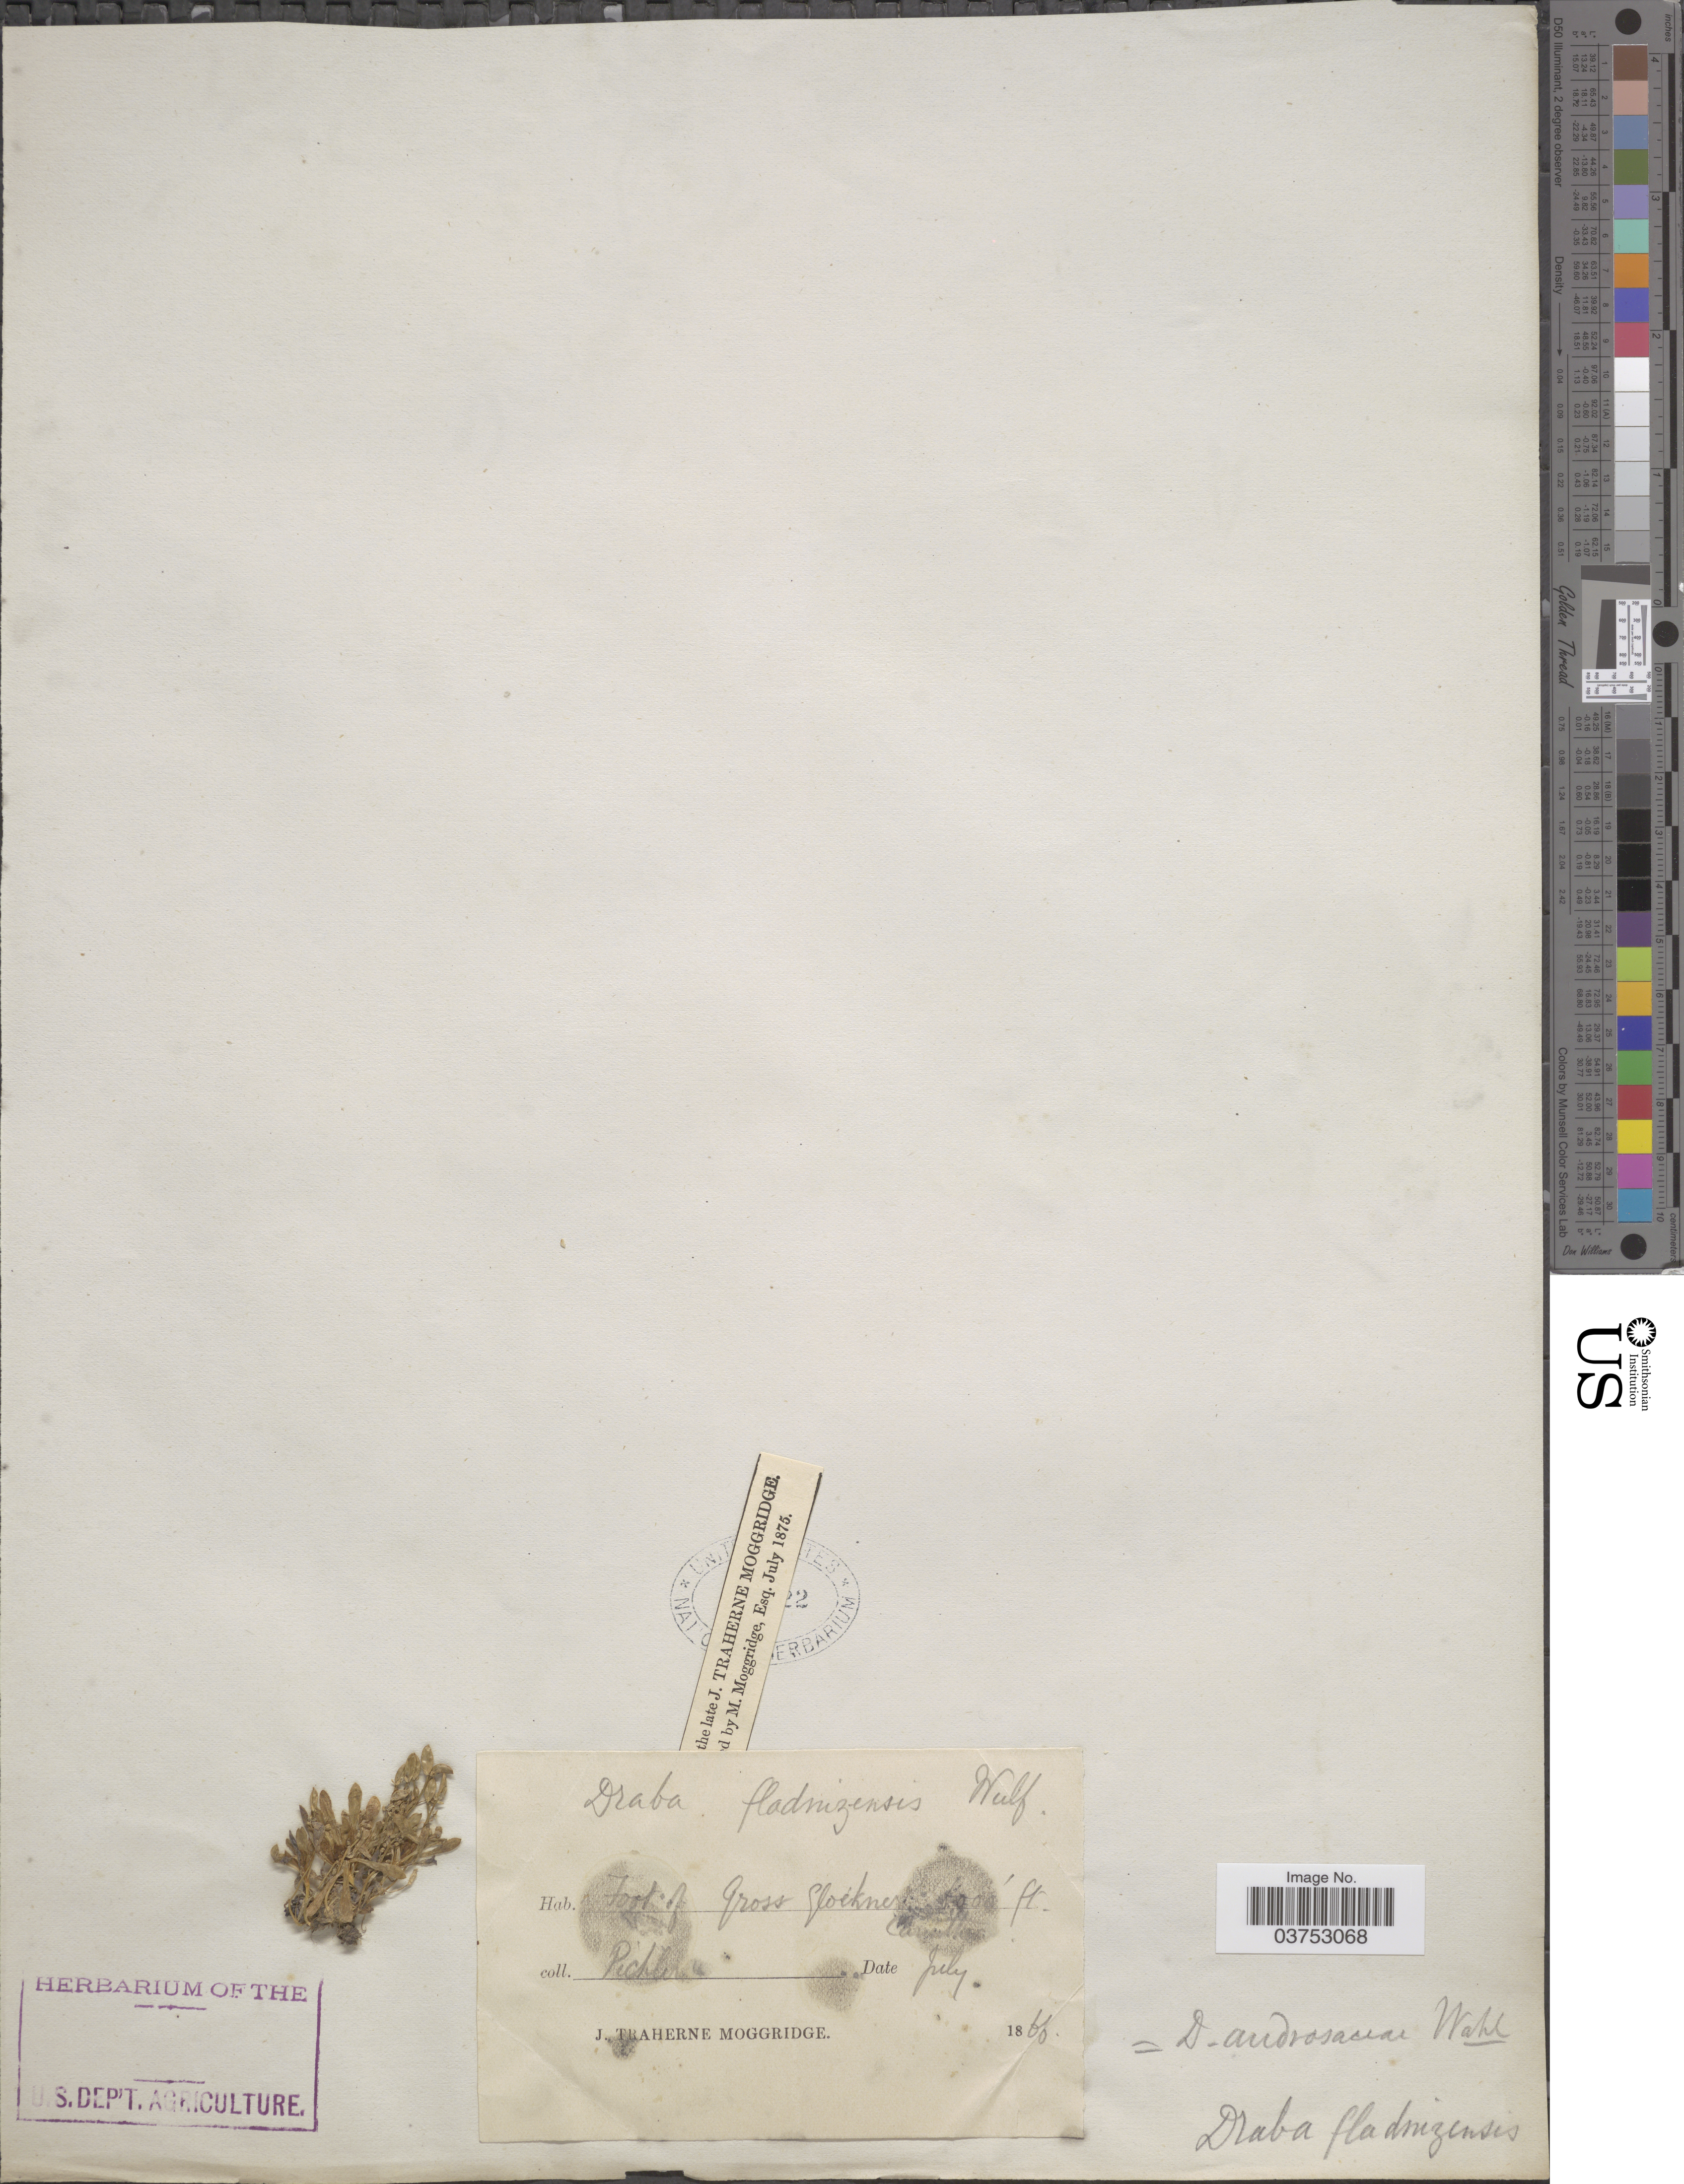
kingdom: Plantae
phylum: Tracheophyta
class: Magnoliopsida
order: Brassicales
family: Brassicaceae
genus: Draba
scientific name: Draba androsacea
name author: Willd.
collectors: Pichler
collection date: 1866-07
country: Austria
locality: Foot of Gross Glockner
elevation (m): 244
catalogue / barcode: US 5122